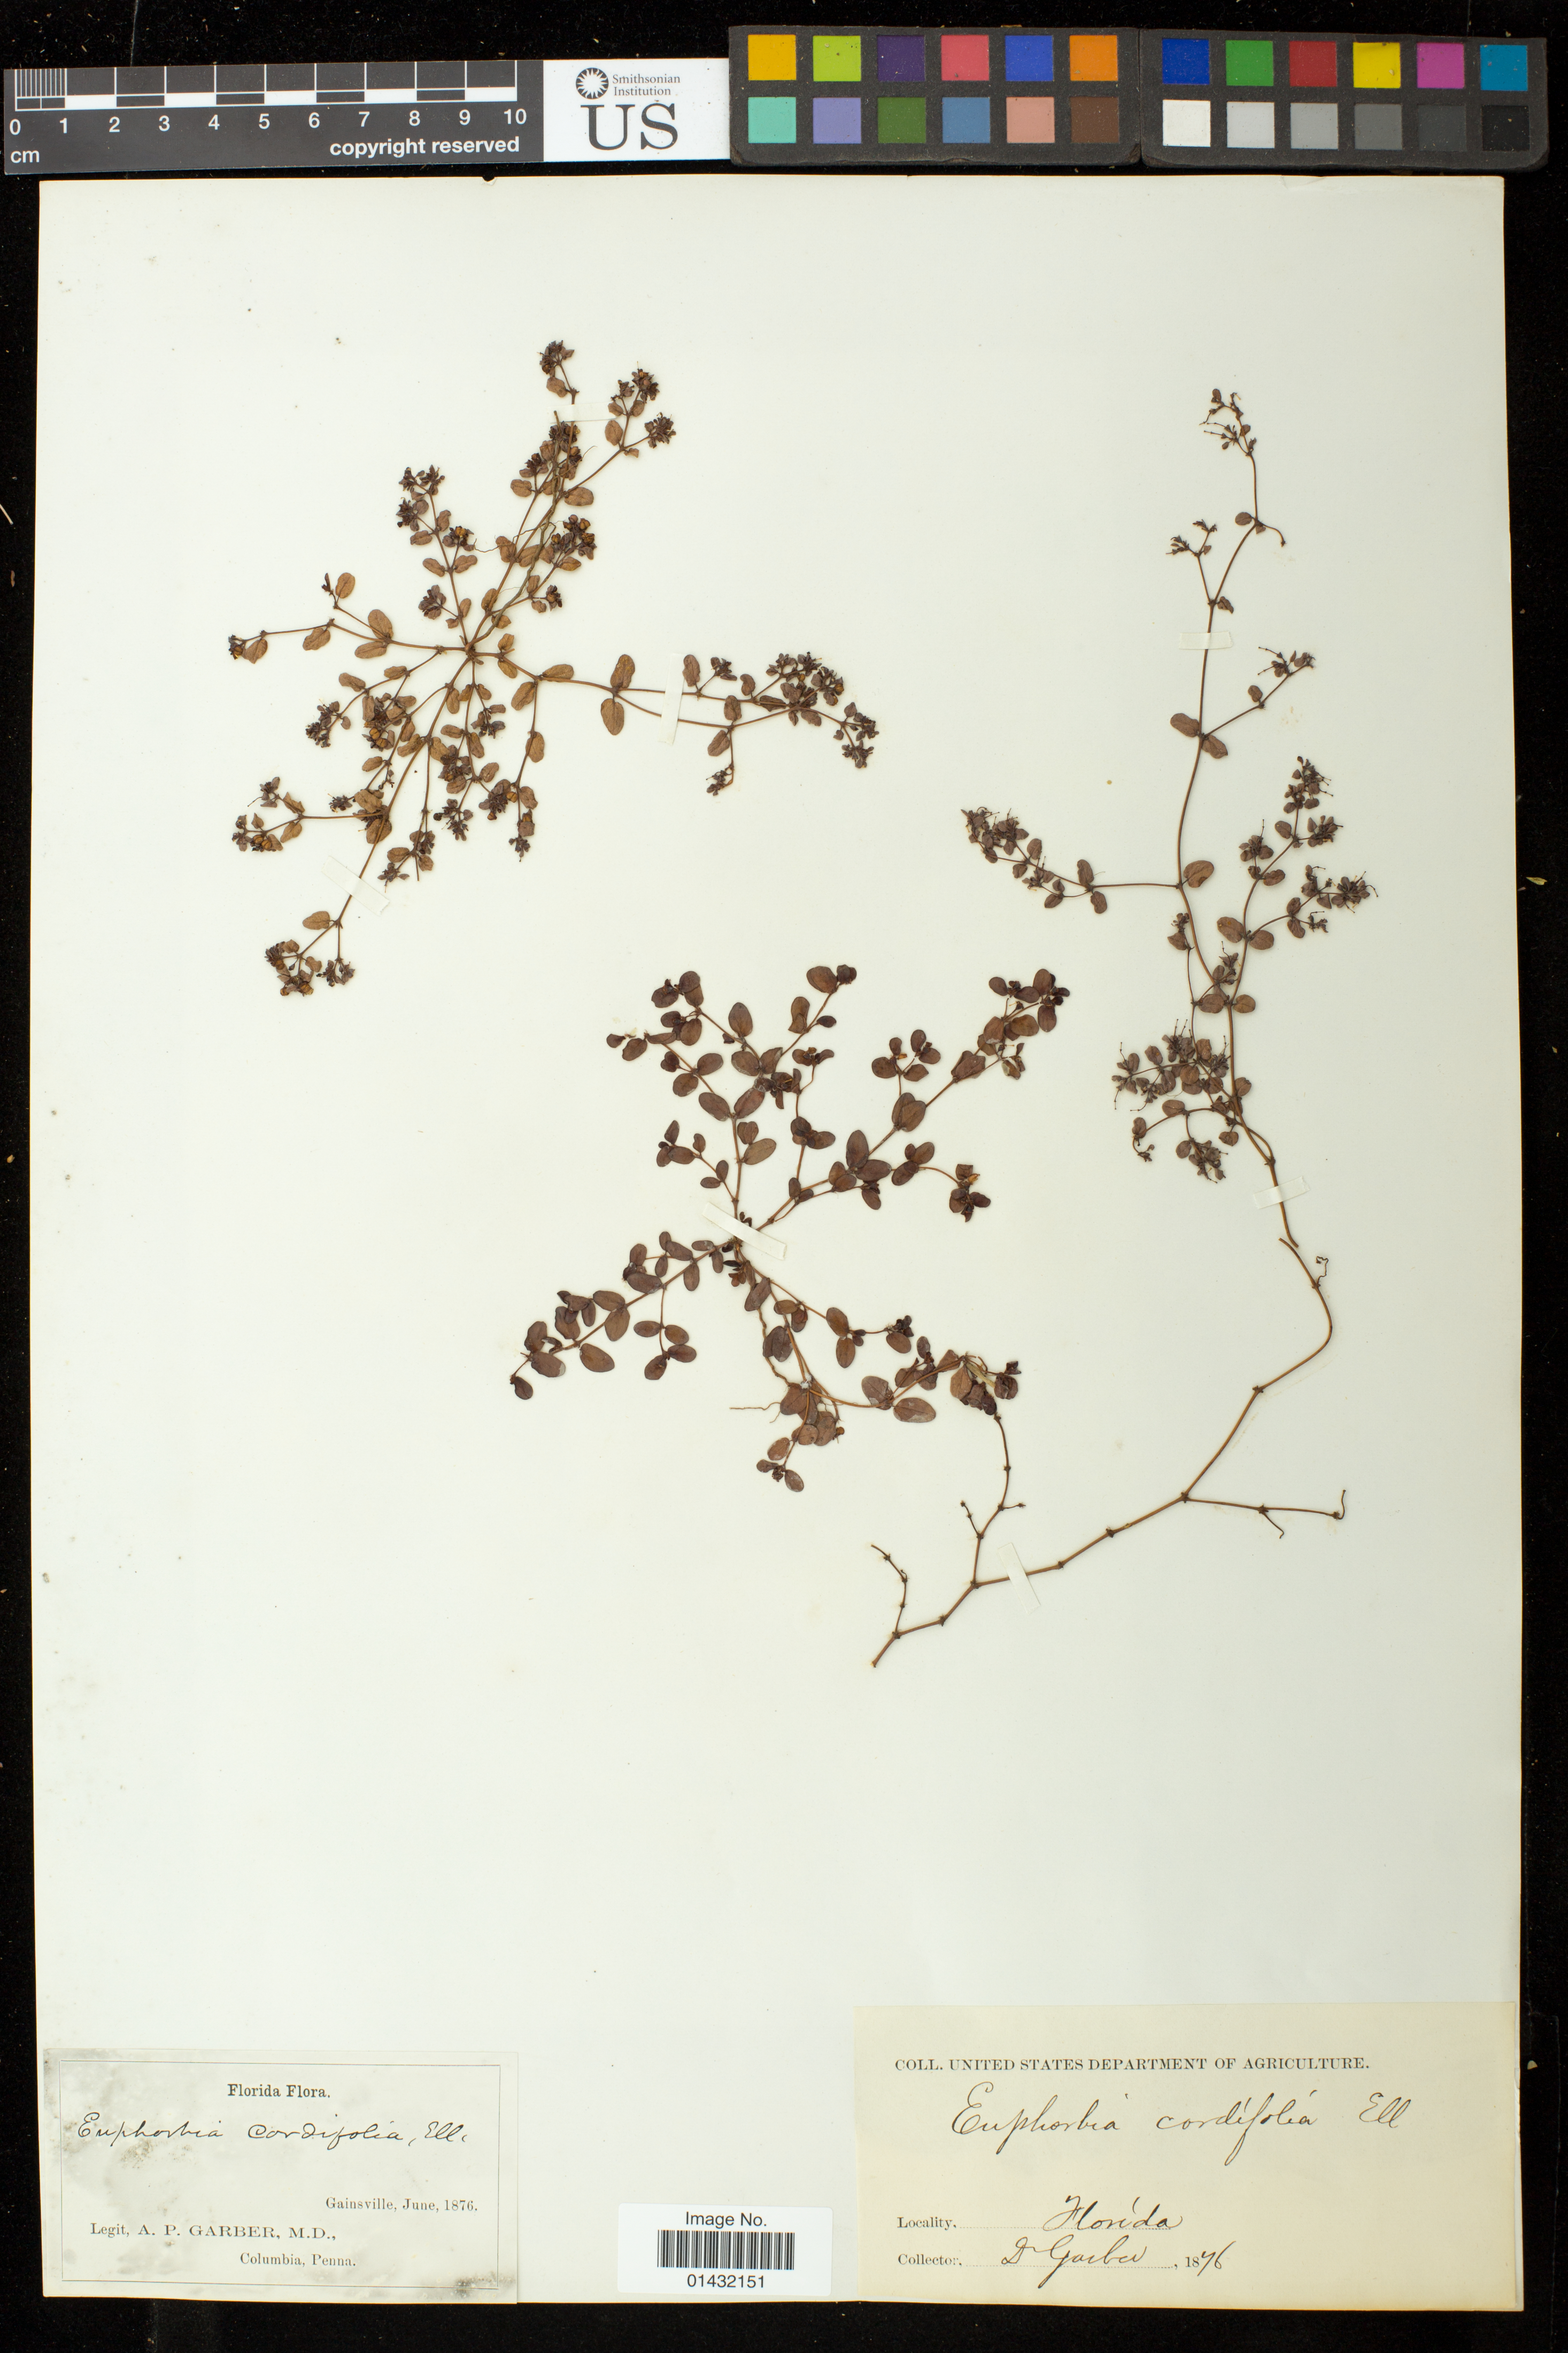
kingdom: Plantae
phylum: Tracheophyta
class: Magnoliopsida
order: Malpighiales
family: Euphorbiaceae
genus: Euphorbia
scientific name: Euphorbia cordifolia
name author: C.A. Mey. & Boiss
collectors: A. P. Garber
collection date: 1876-06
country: United States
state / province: Florida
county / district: Alachua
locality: Gainsville